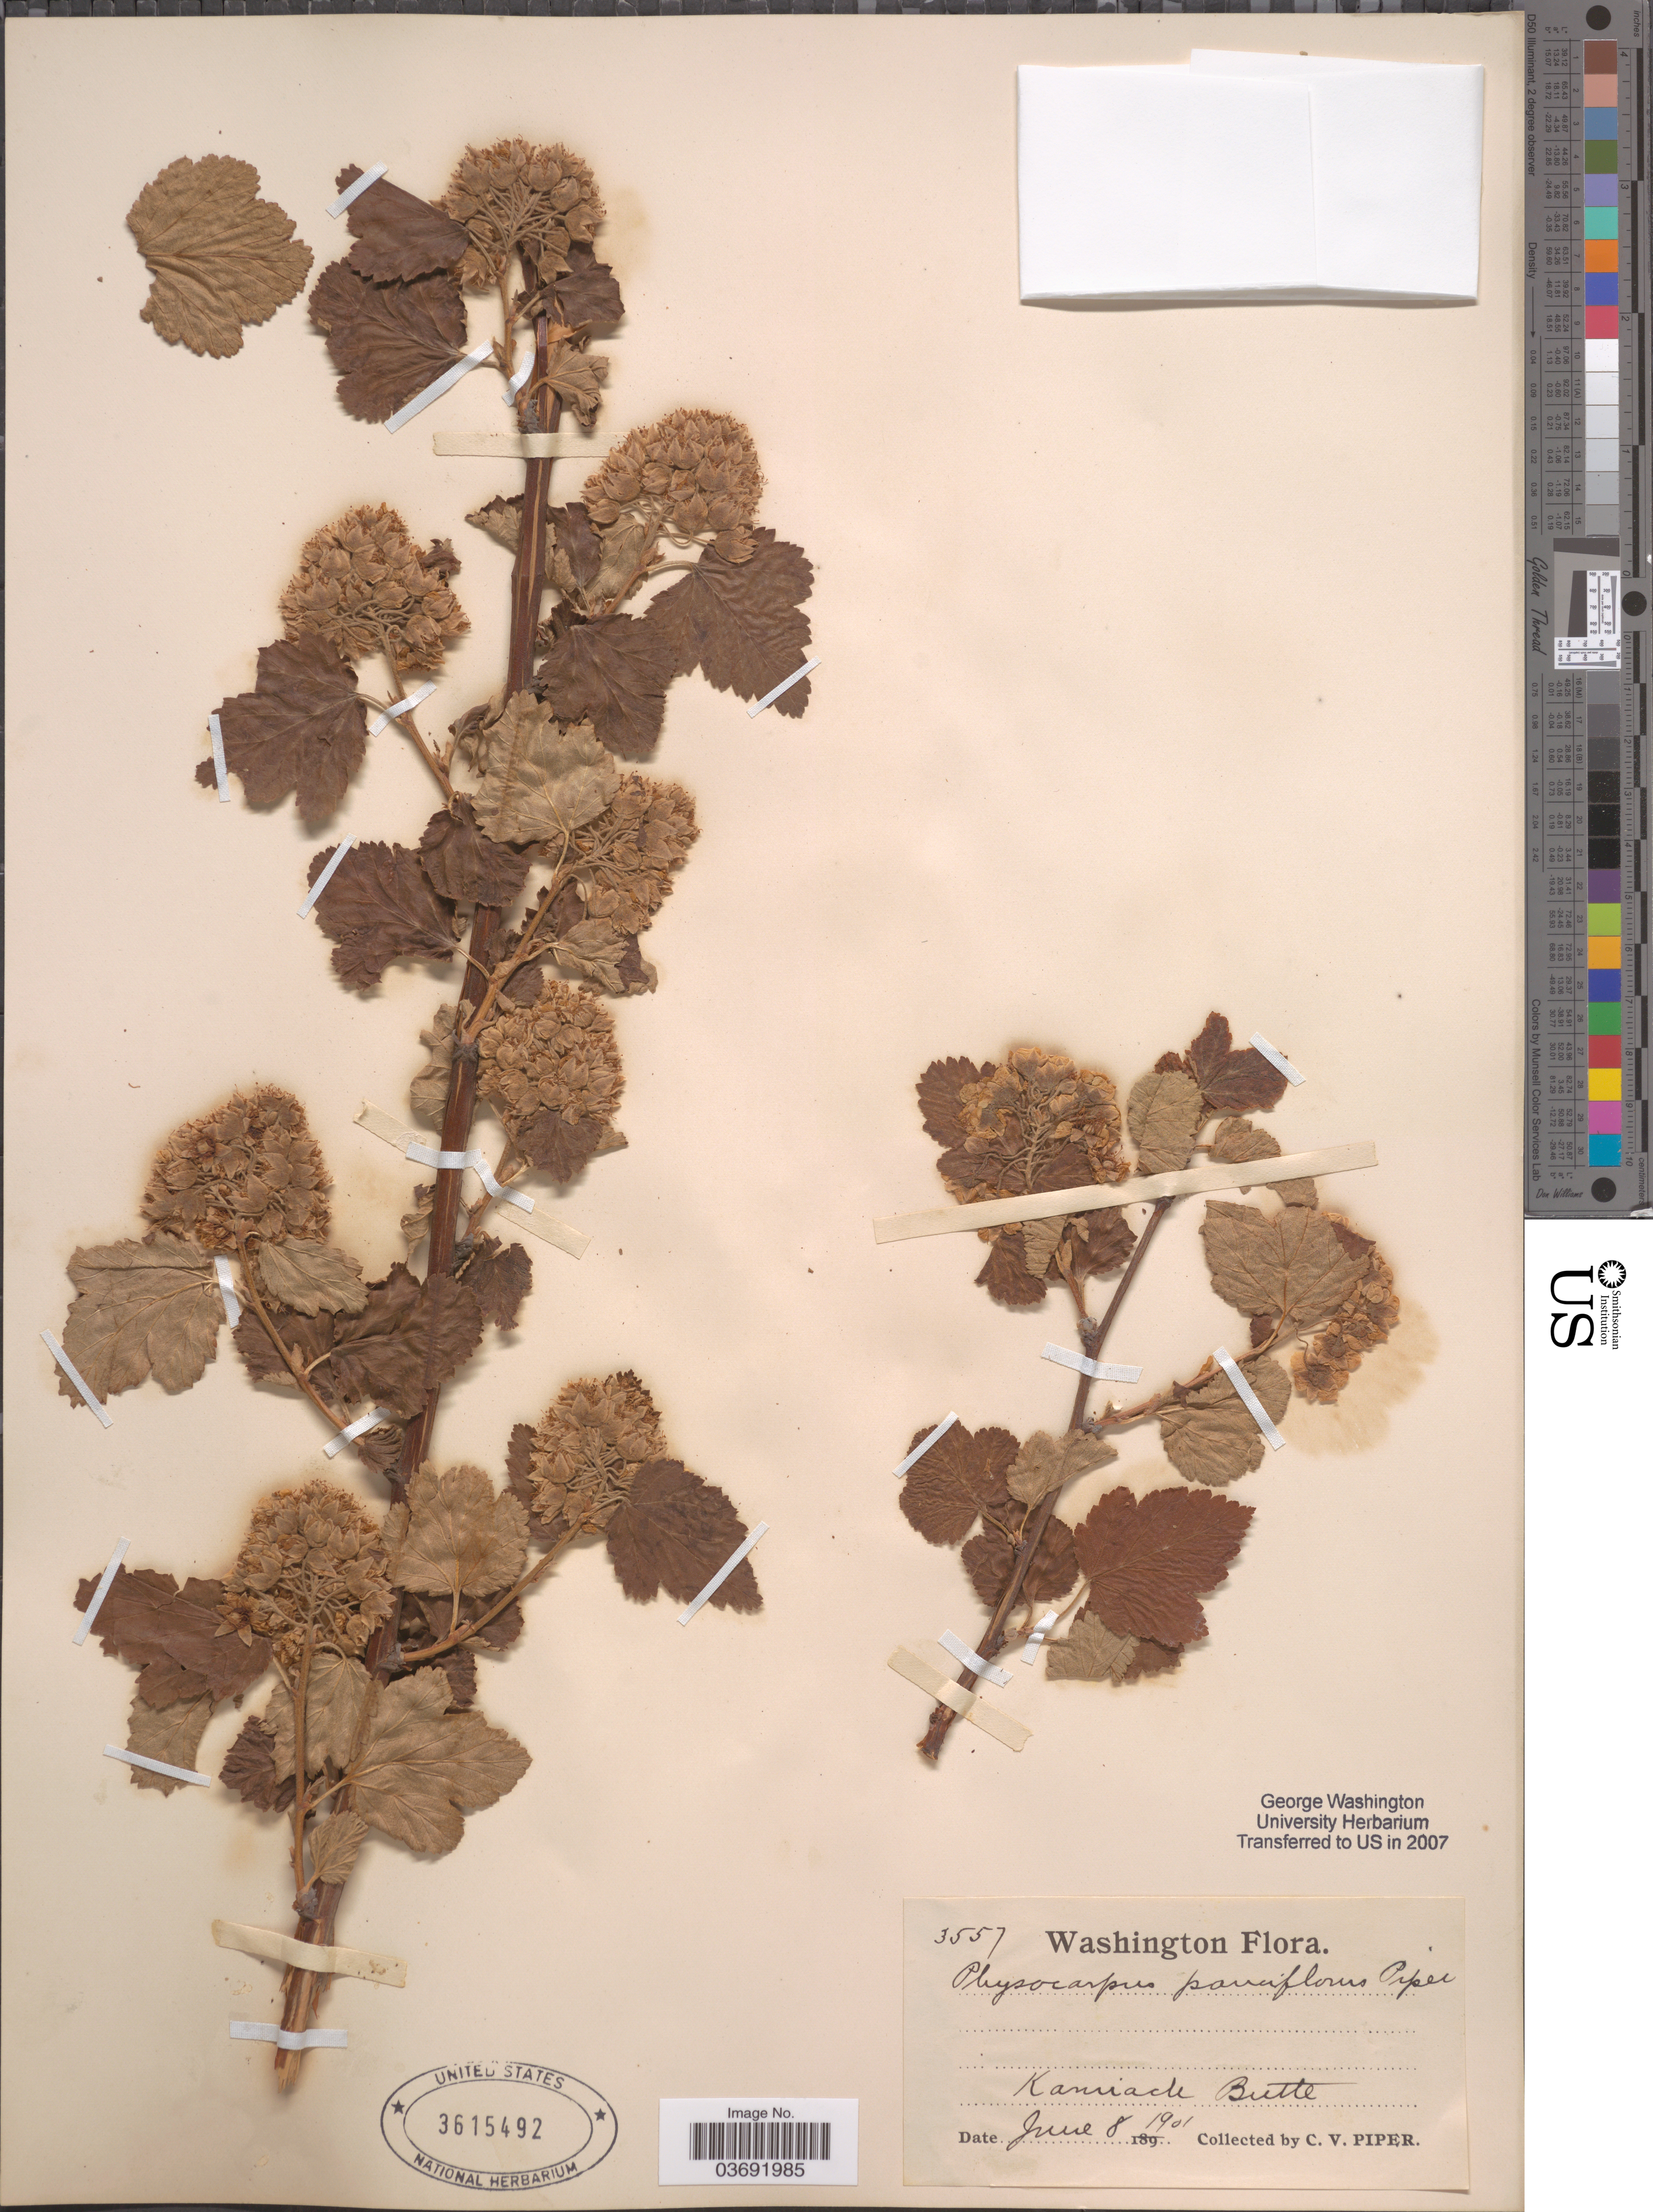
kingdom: Plantae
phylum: Tracheophyta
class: Magnoliopsida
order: Rosales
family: Rosaceae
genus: Physocarpus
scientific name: Physocarpus malvaceus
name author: (Greene) Kuntze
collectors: C. V. Piper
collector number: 3557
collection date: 1901-06-08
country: United States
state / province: Washington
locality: Kamiack Butte.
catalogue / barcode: US 3615492